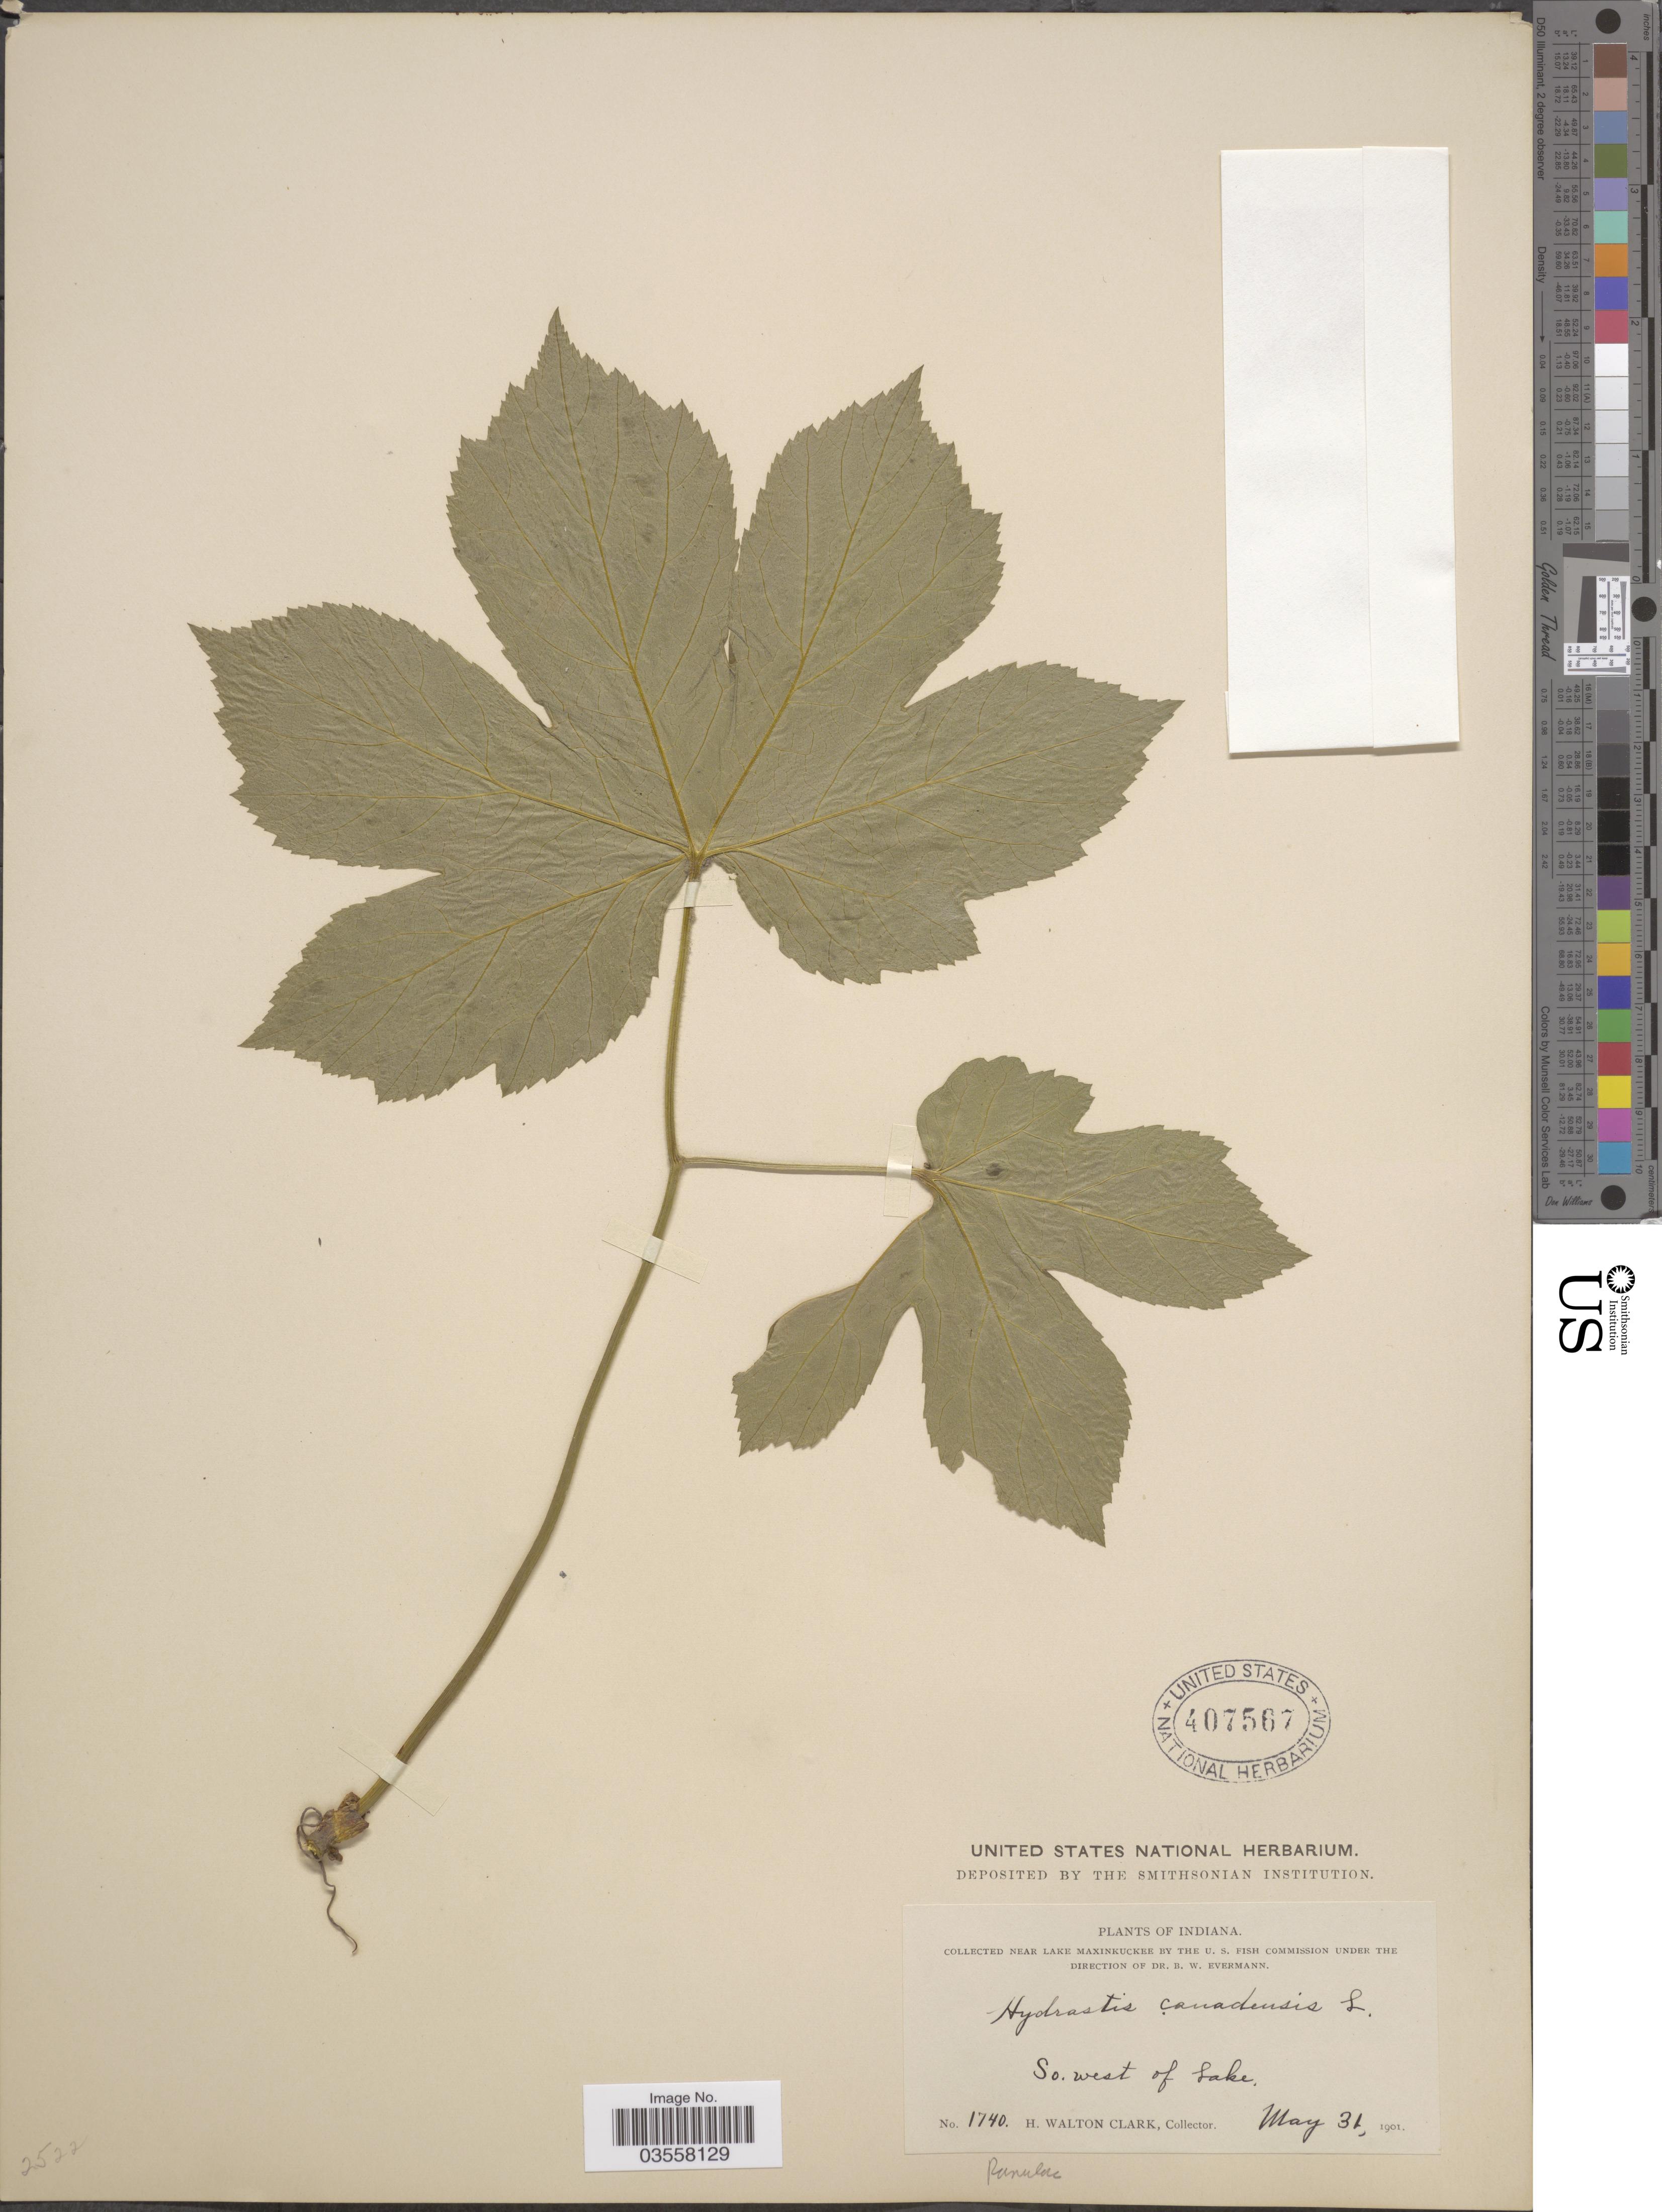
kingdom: Plantae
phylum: Tracheophyta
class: Magnoliopsida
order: Ranunculales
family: Ranunculaceae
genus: Hydrastis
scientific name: Hydrastis canadensis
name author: L.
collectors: H. W. Clark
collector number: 1740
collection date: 1901-05-31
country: United States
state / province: Indiana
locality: Near Lake Maxinkuckee, So. west of Lake.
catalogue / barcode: US 407567